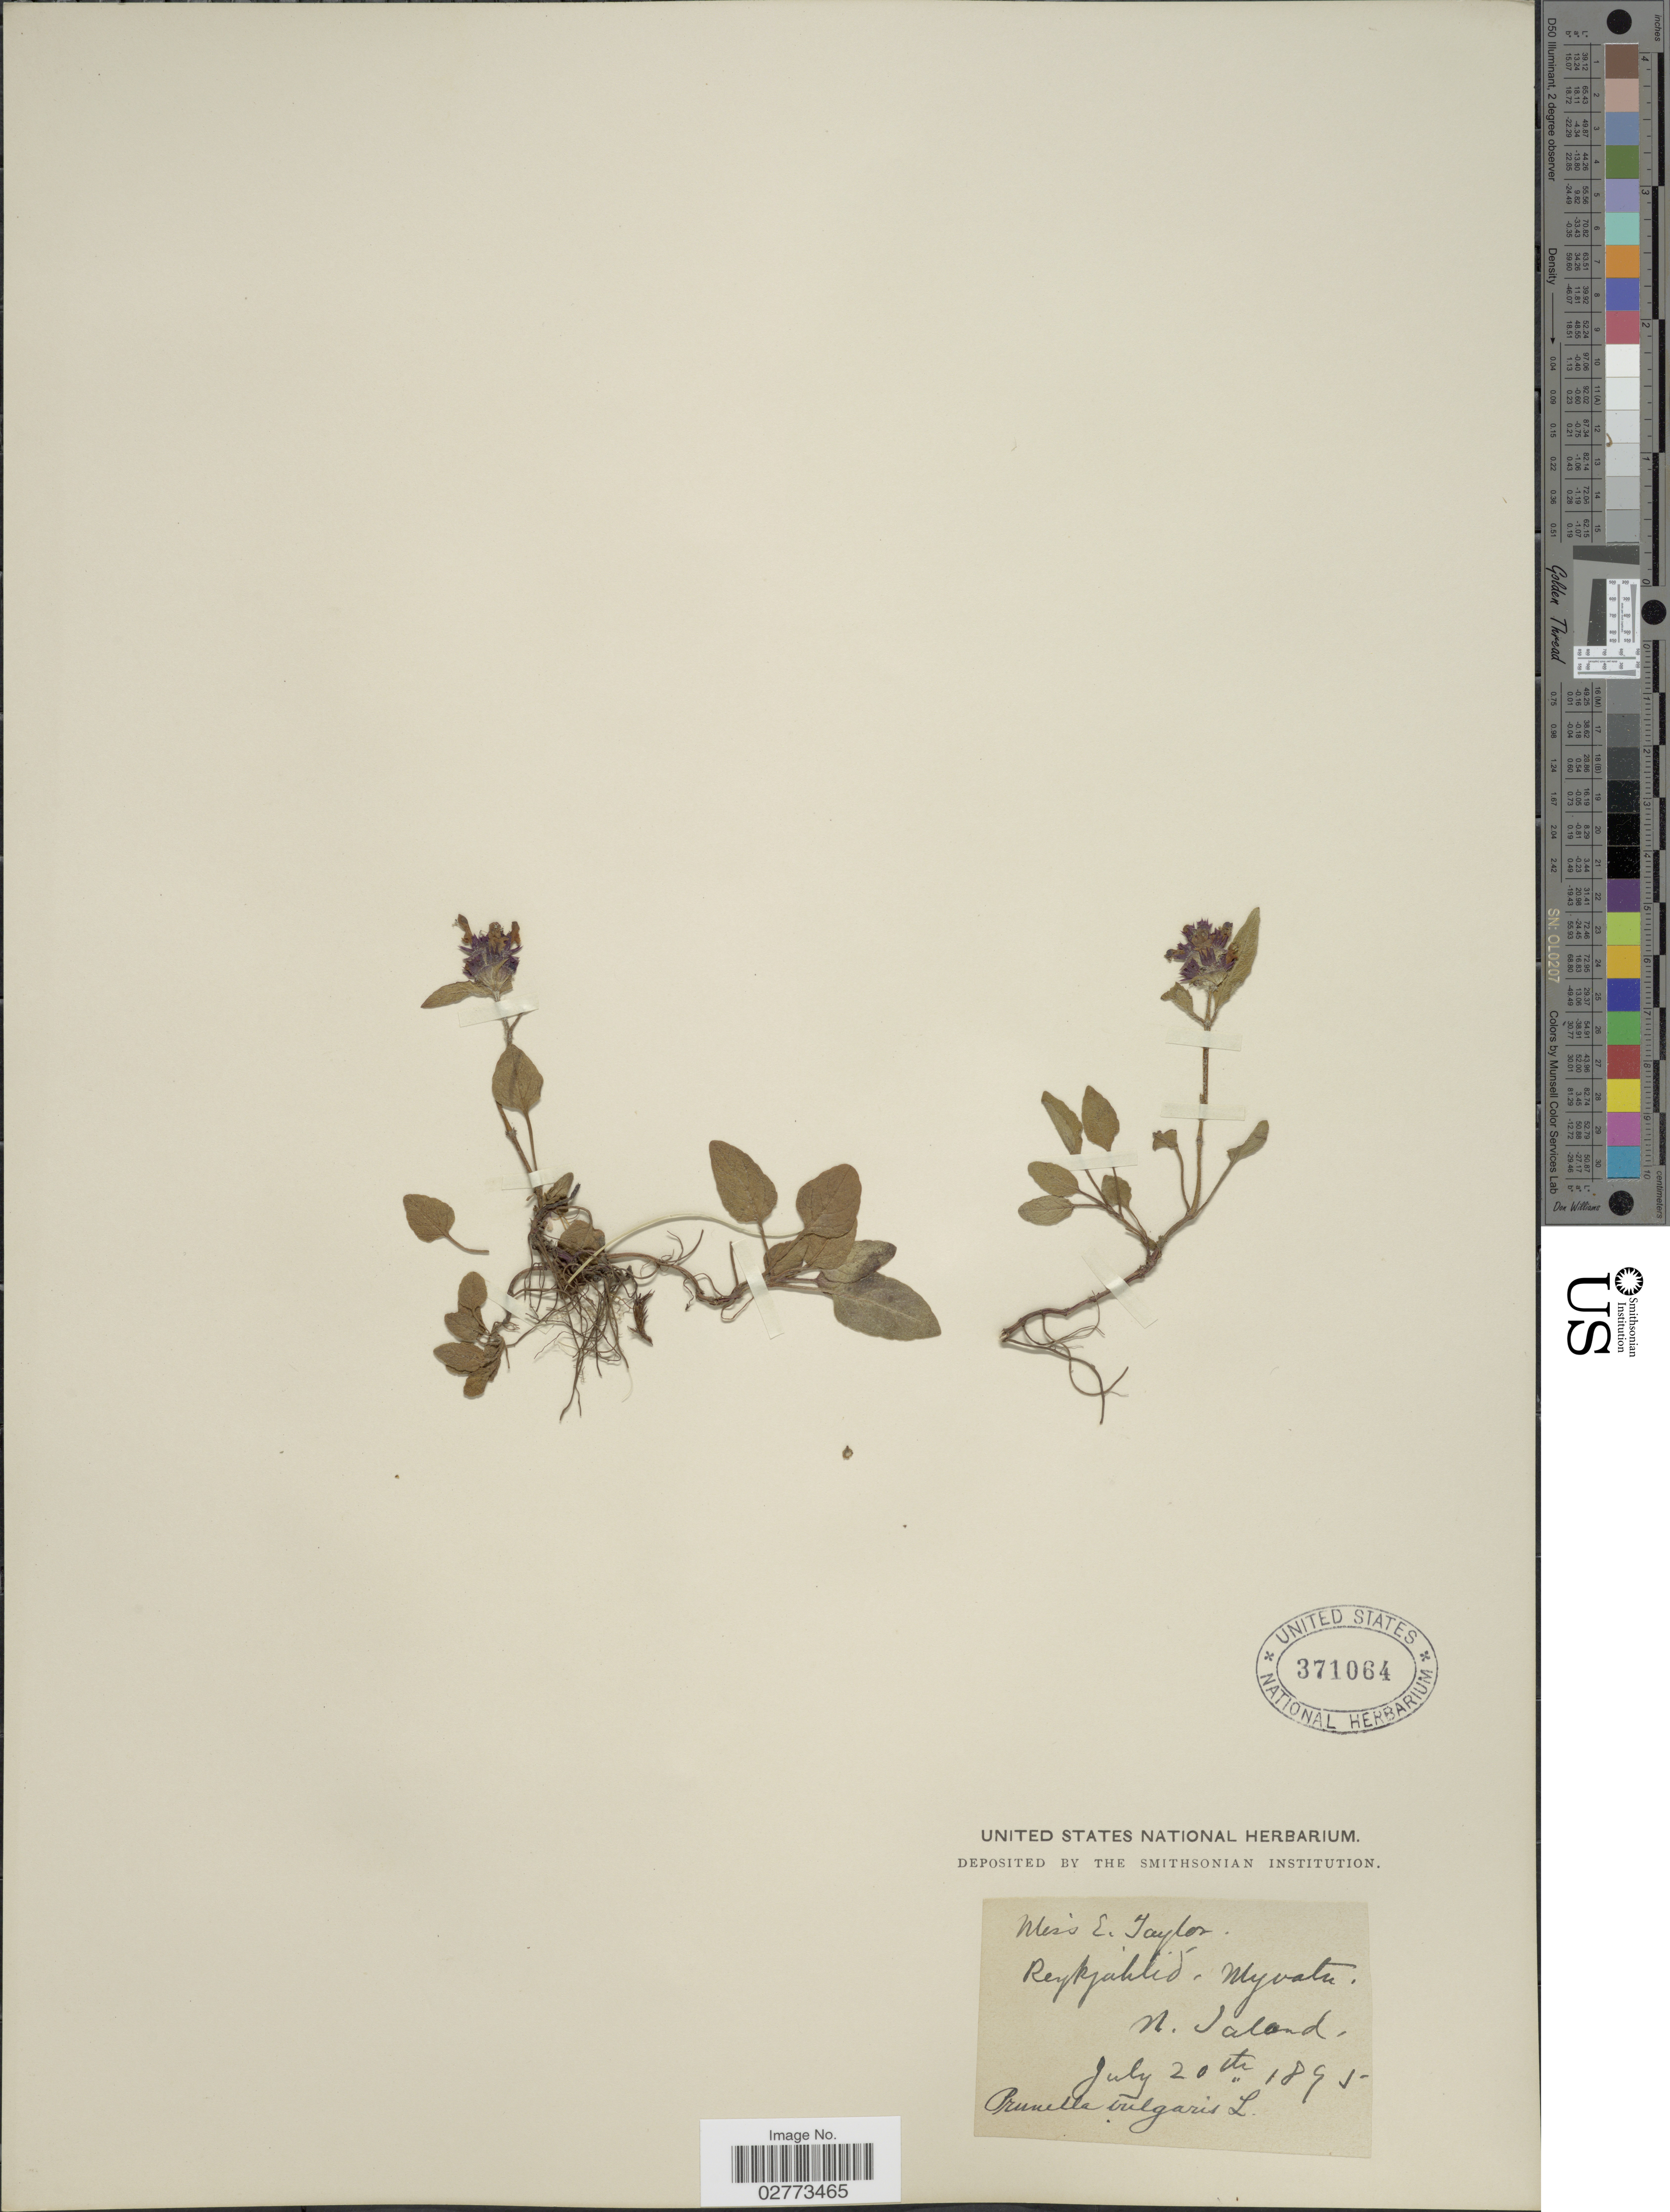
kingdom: Plantae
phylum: Tracheophyta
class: Magnoliopsida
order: Lamiales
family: Lamiaceae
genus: Prunella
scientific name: Prunella vulgaris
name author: L.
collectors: E. Taylor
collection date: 1895-07-20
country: Iceland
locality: Reykjahlíð. Myvatn. N. Taland.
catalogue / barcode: US 371064